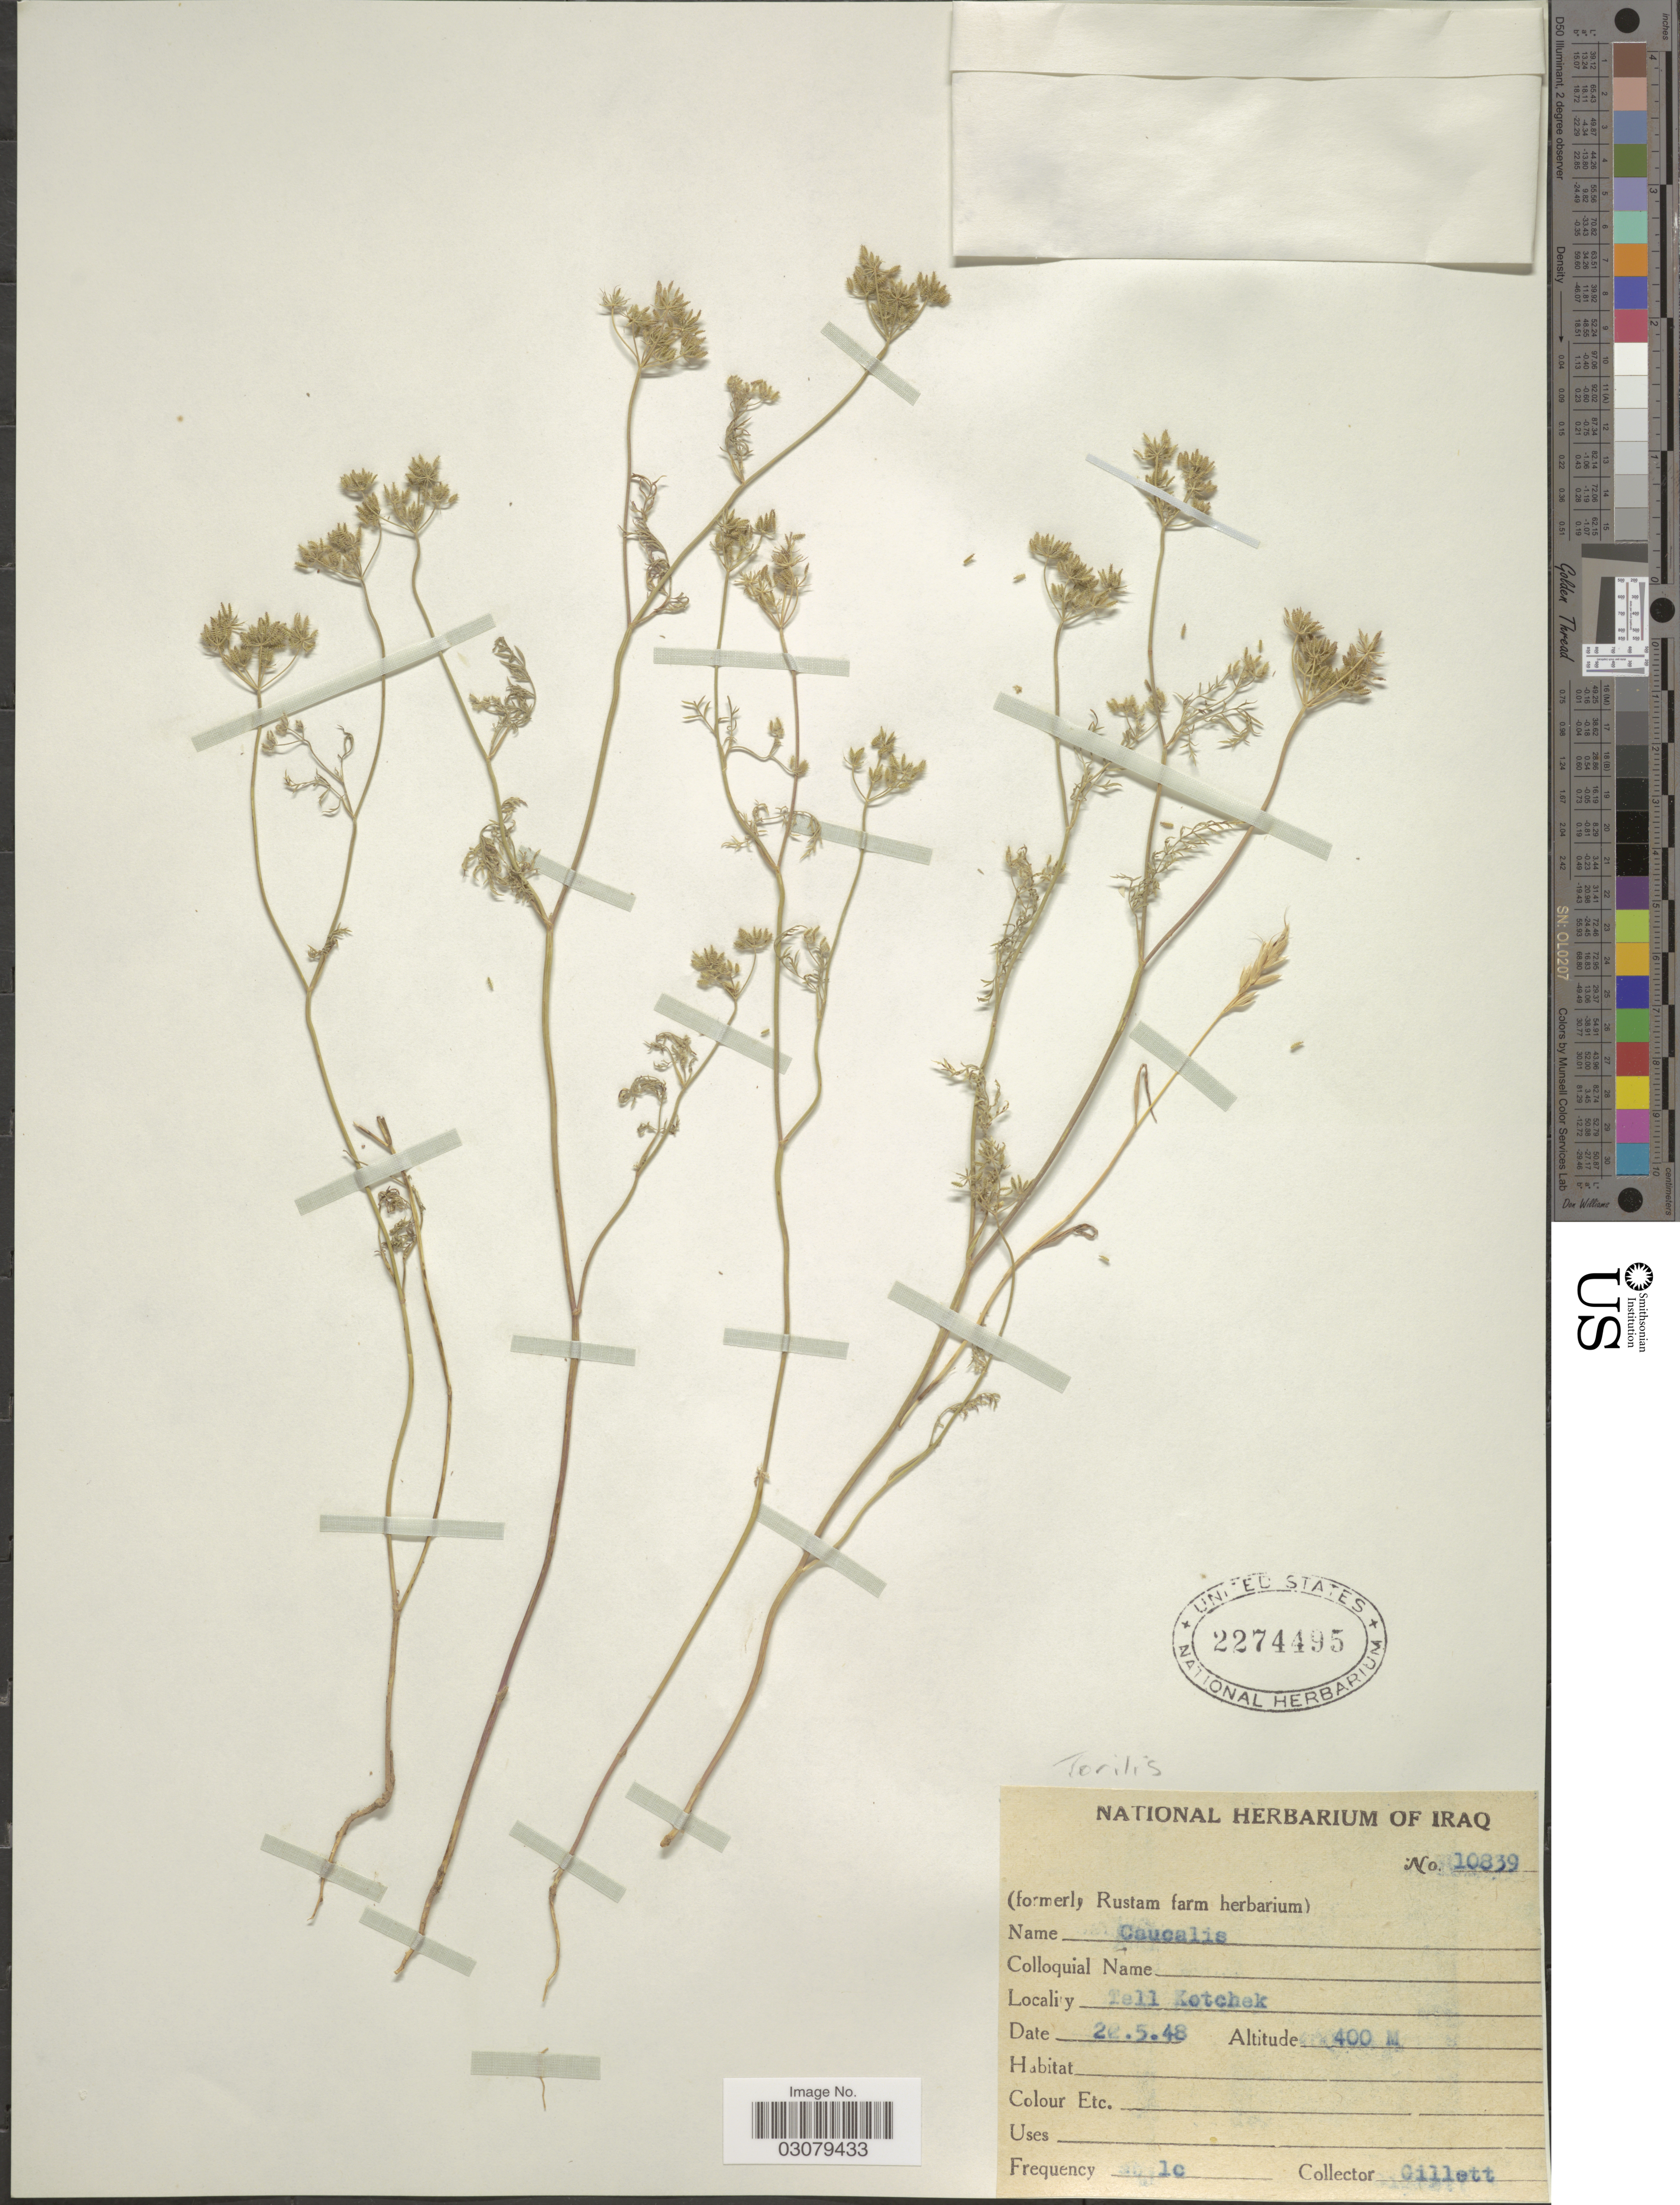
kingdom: Plantae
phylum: Tracheophyta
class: Magnoliopsida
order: Apiales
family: Apiaceae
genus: Torilis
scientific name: Torilis sp.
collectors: Gillett, --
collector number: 10839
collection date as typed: Transcribed d/m/y: 22/5/48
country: Iraq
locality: Tell Kotcheck.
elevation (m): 400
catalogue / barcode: US 2274495